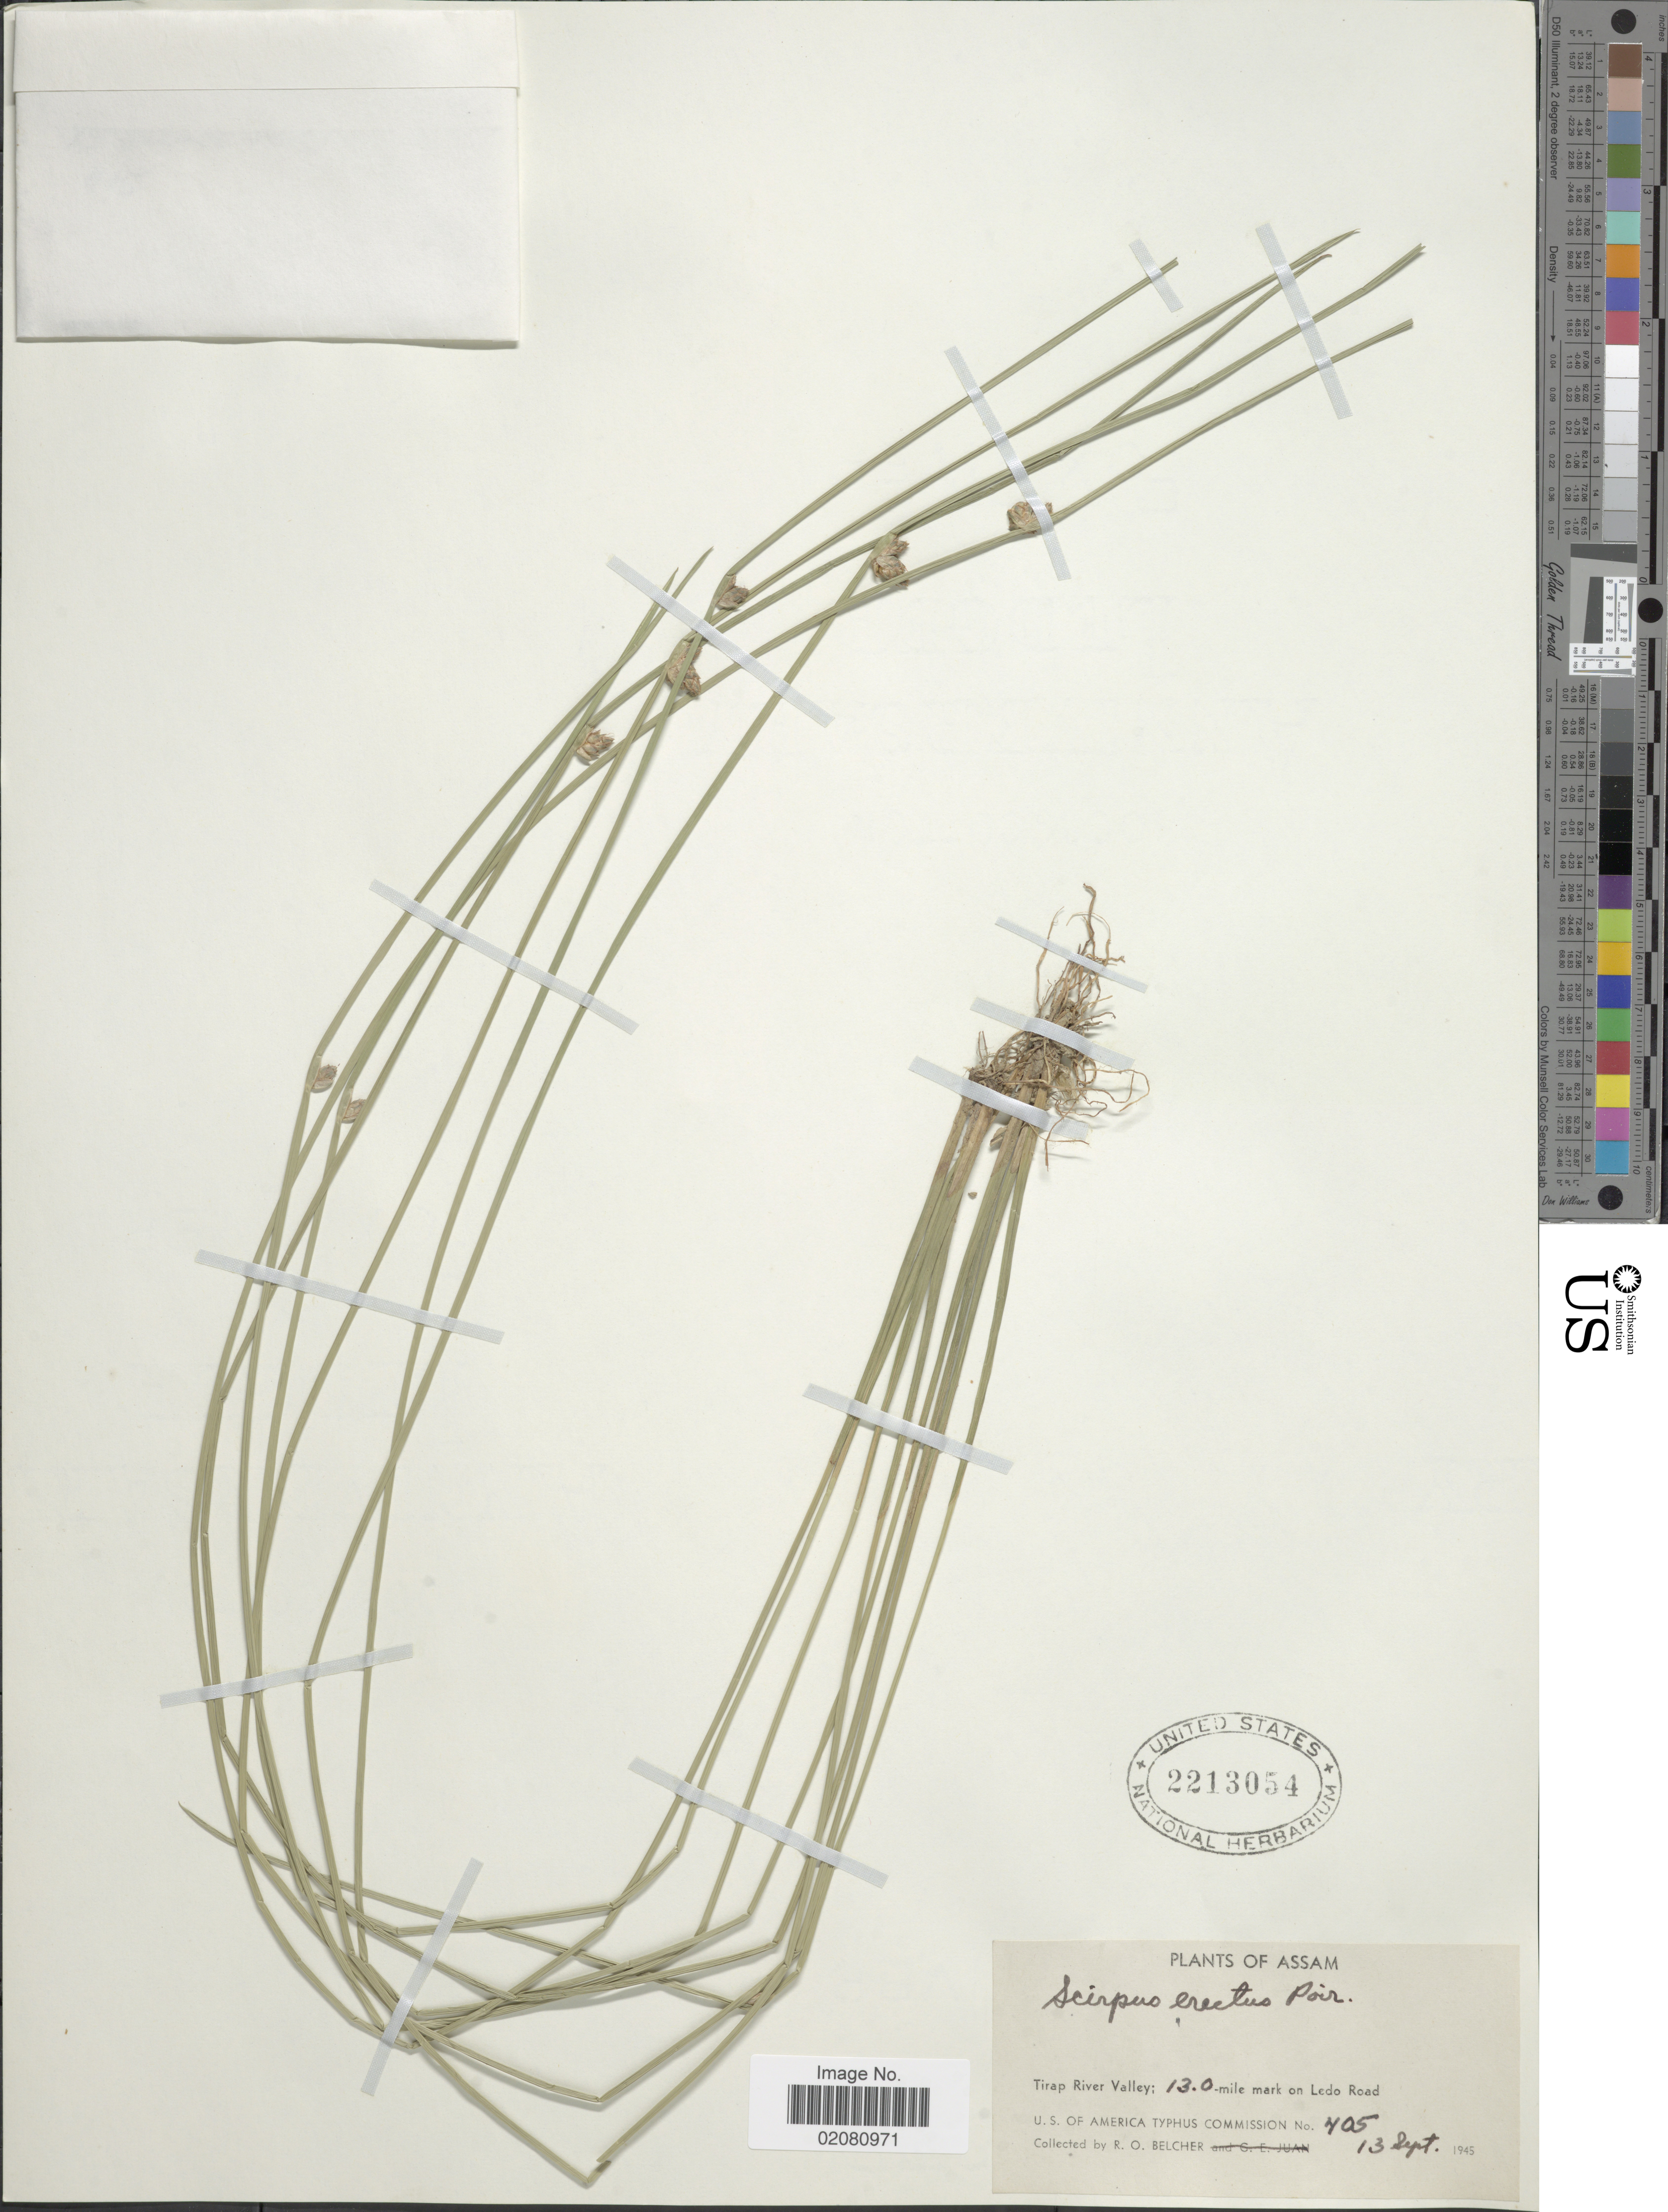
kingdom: Plantae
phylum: Tracheophyta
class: Liliopsida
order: Poales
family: Cyperaceae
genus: Schoenoplectus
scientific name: Schoenoplectus juncoides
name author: (Roxb.) Palla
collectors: R. Belcher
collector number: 405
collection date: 1945-09-13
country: India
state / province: Assam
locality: Assam, Tirap River valley; 13.0- mile mark on ledo Road.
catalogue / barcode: US 2213054